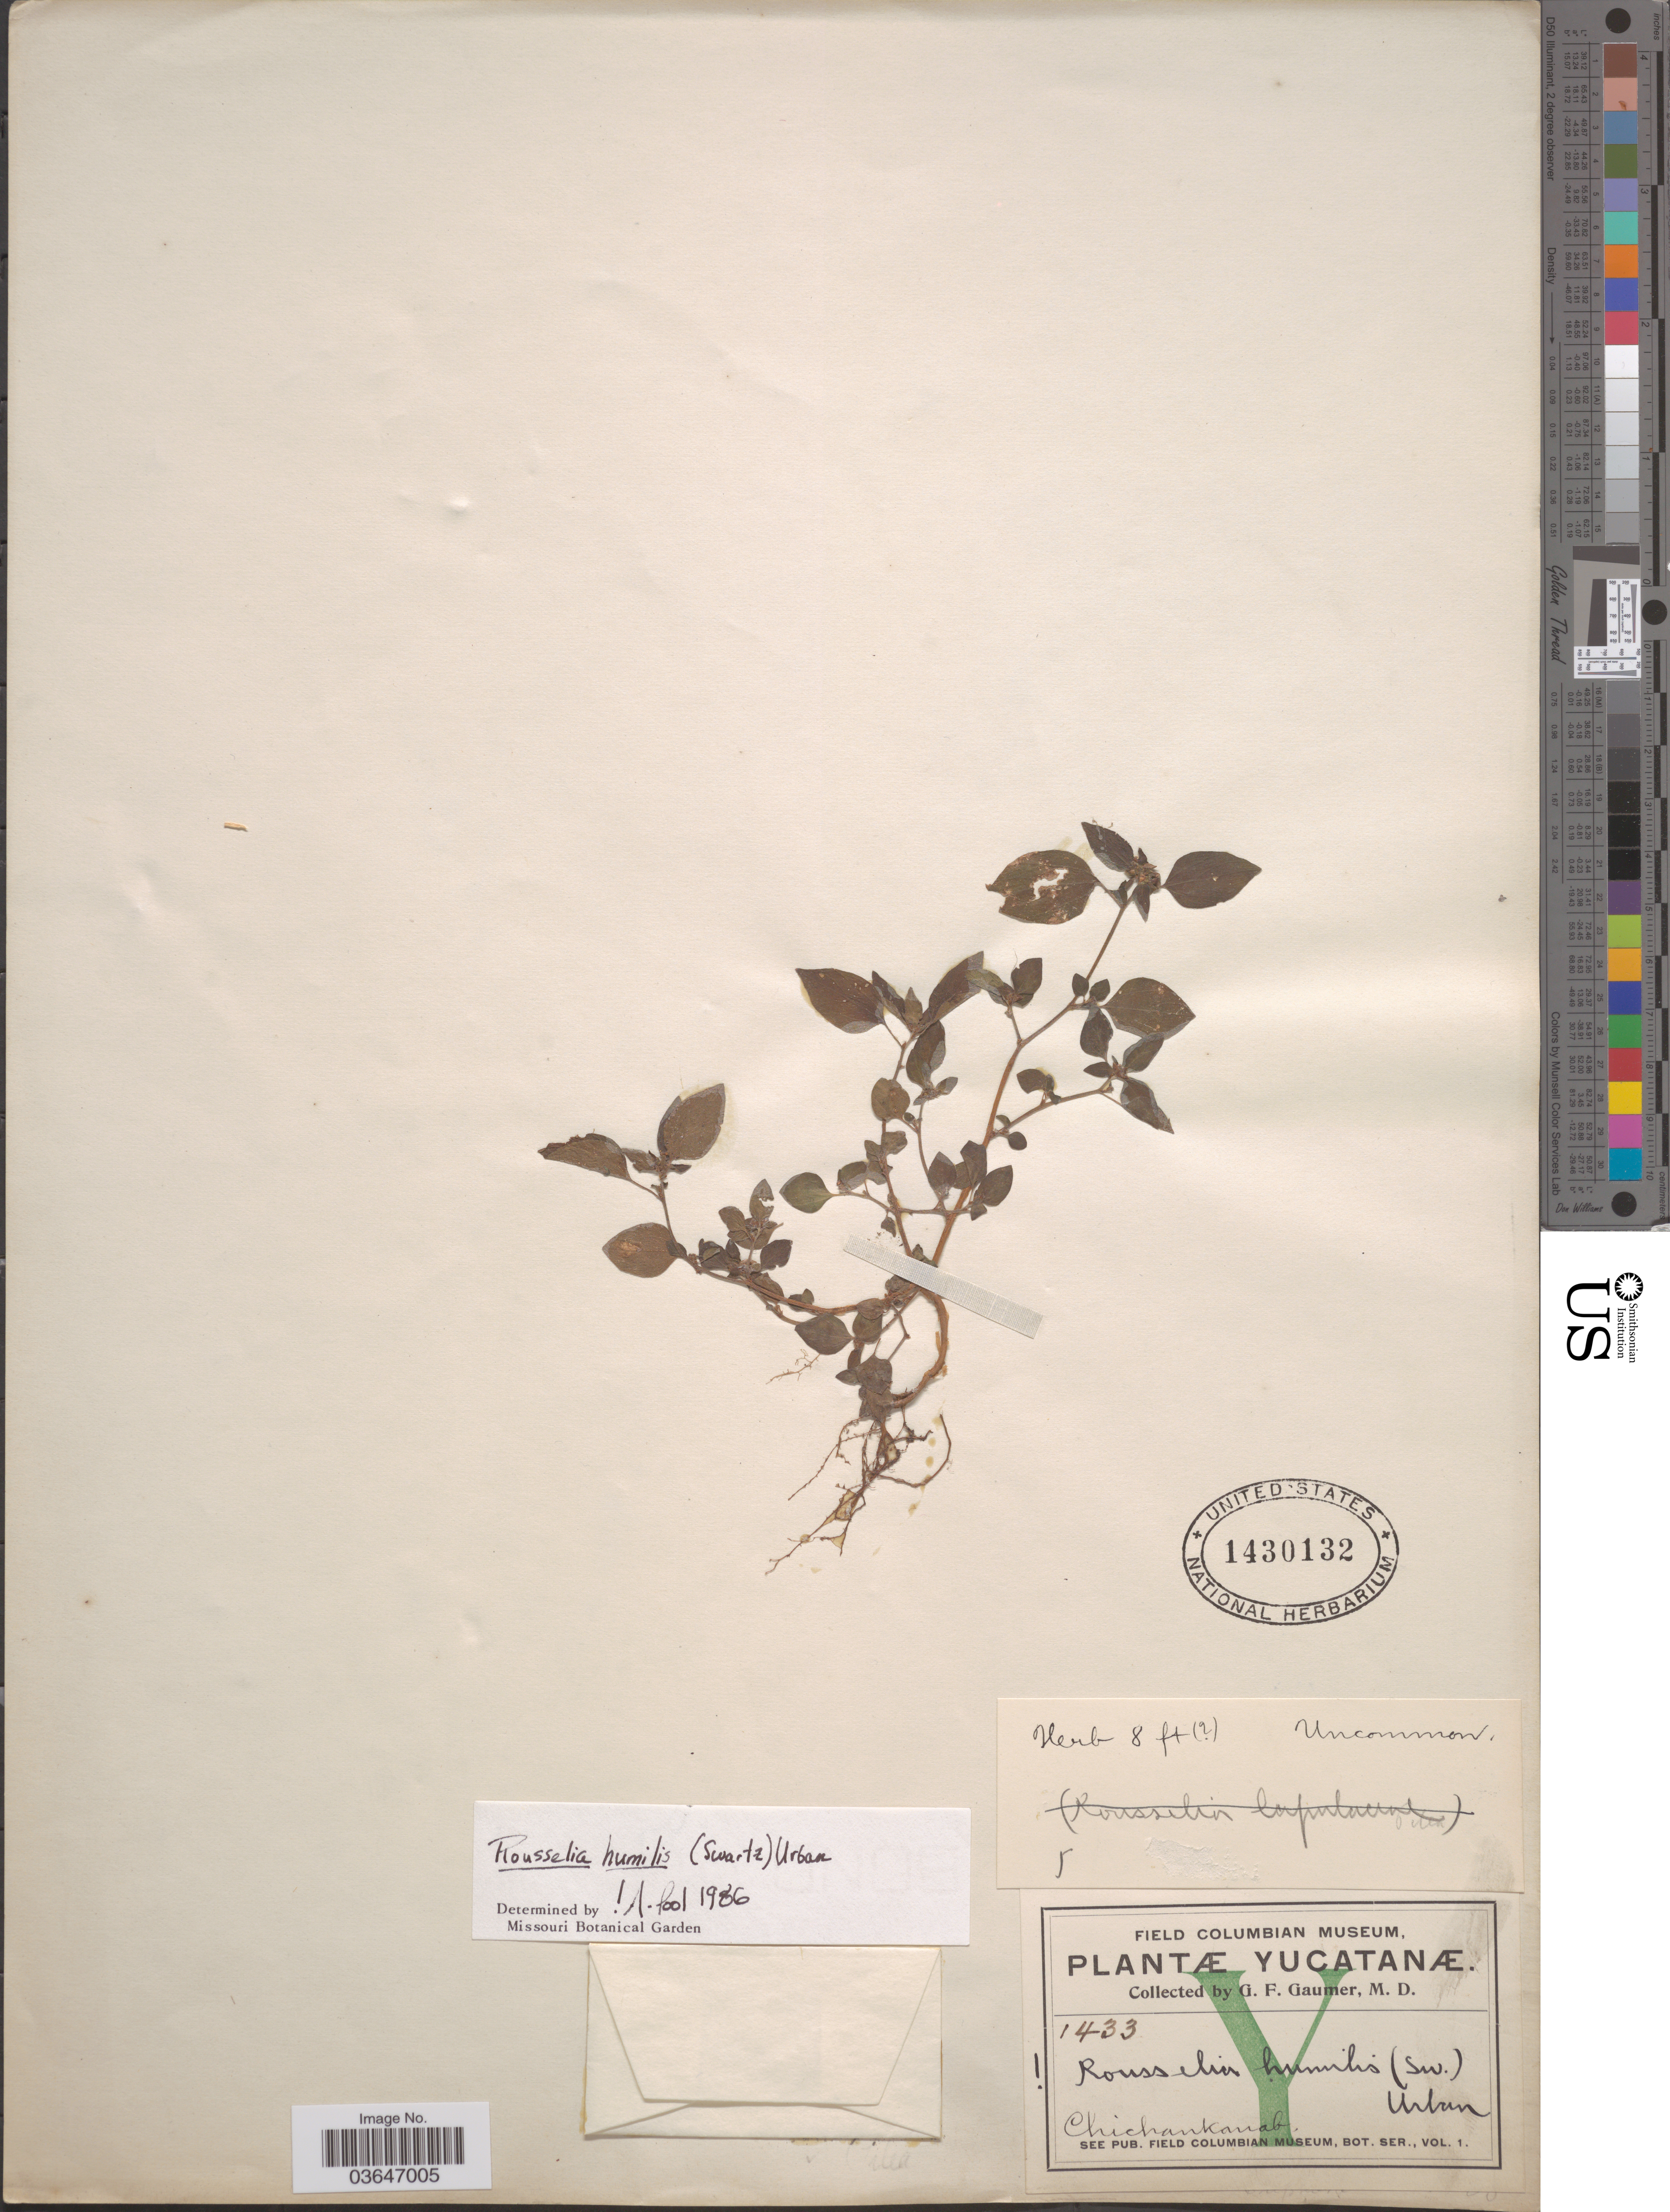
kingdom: Plantae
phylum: Tracheophyta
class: Magnoliopsida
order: Rosales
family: Urticaceae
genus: Rousselia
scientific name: Rousselia humilis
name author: (Sw.) Urb.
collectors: G. F. Gaumer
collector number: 1433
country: Mexico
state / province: Yucatán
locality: Chichankanab.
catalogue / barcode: US 1430132